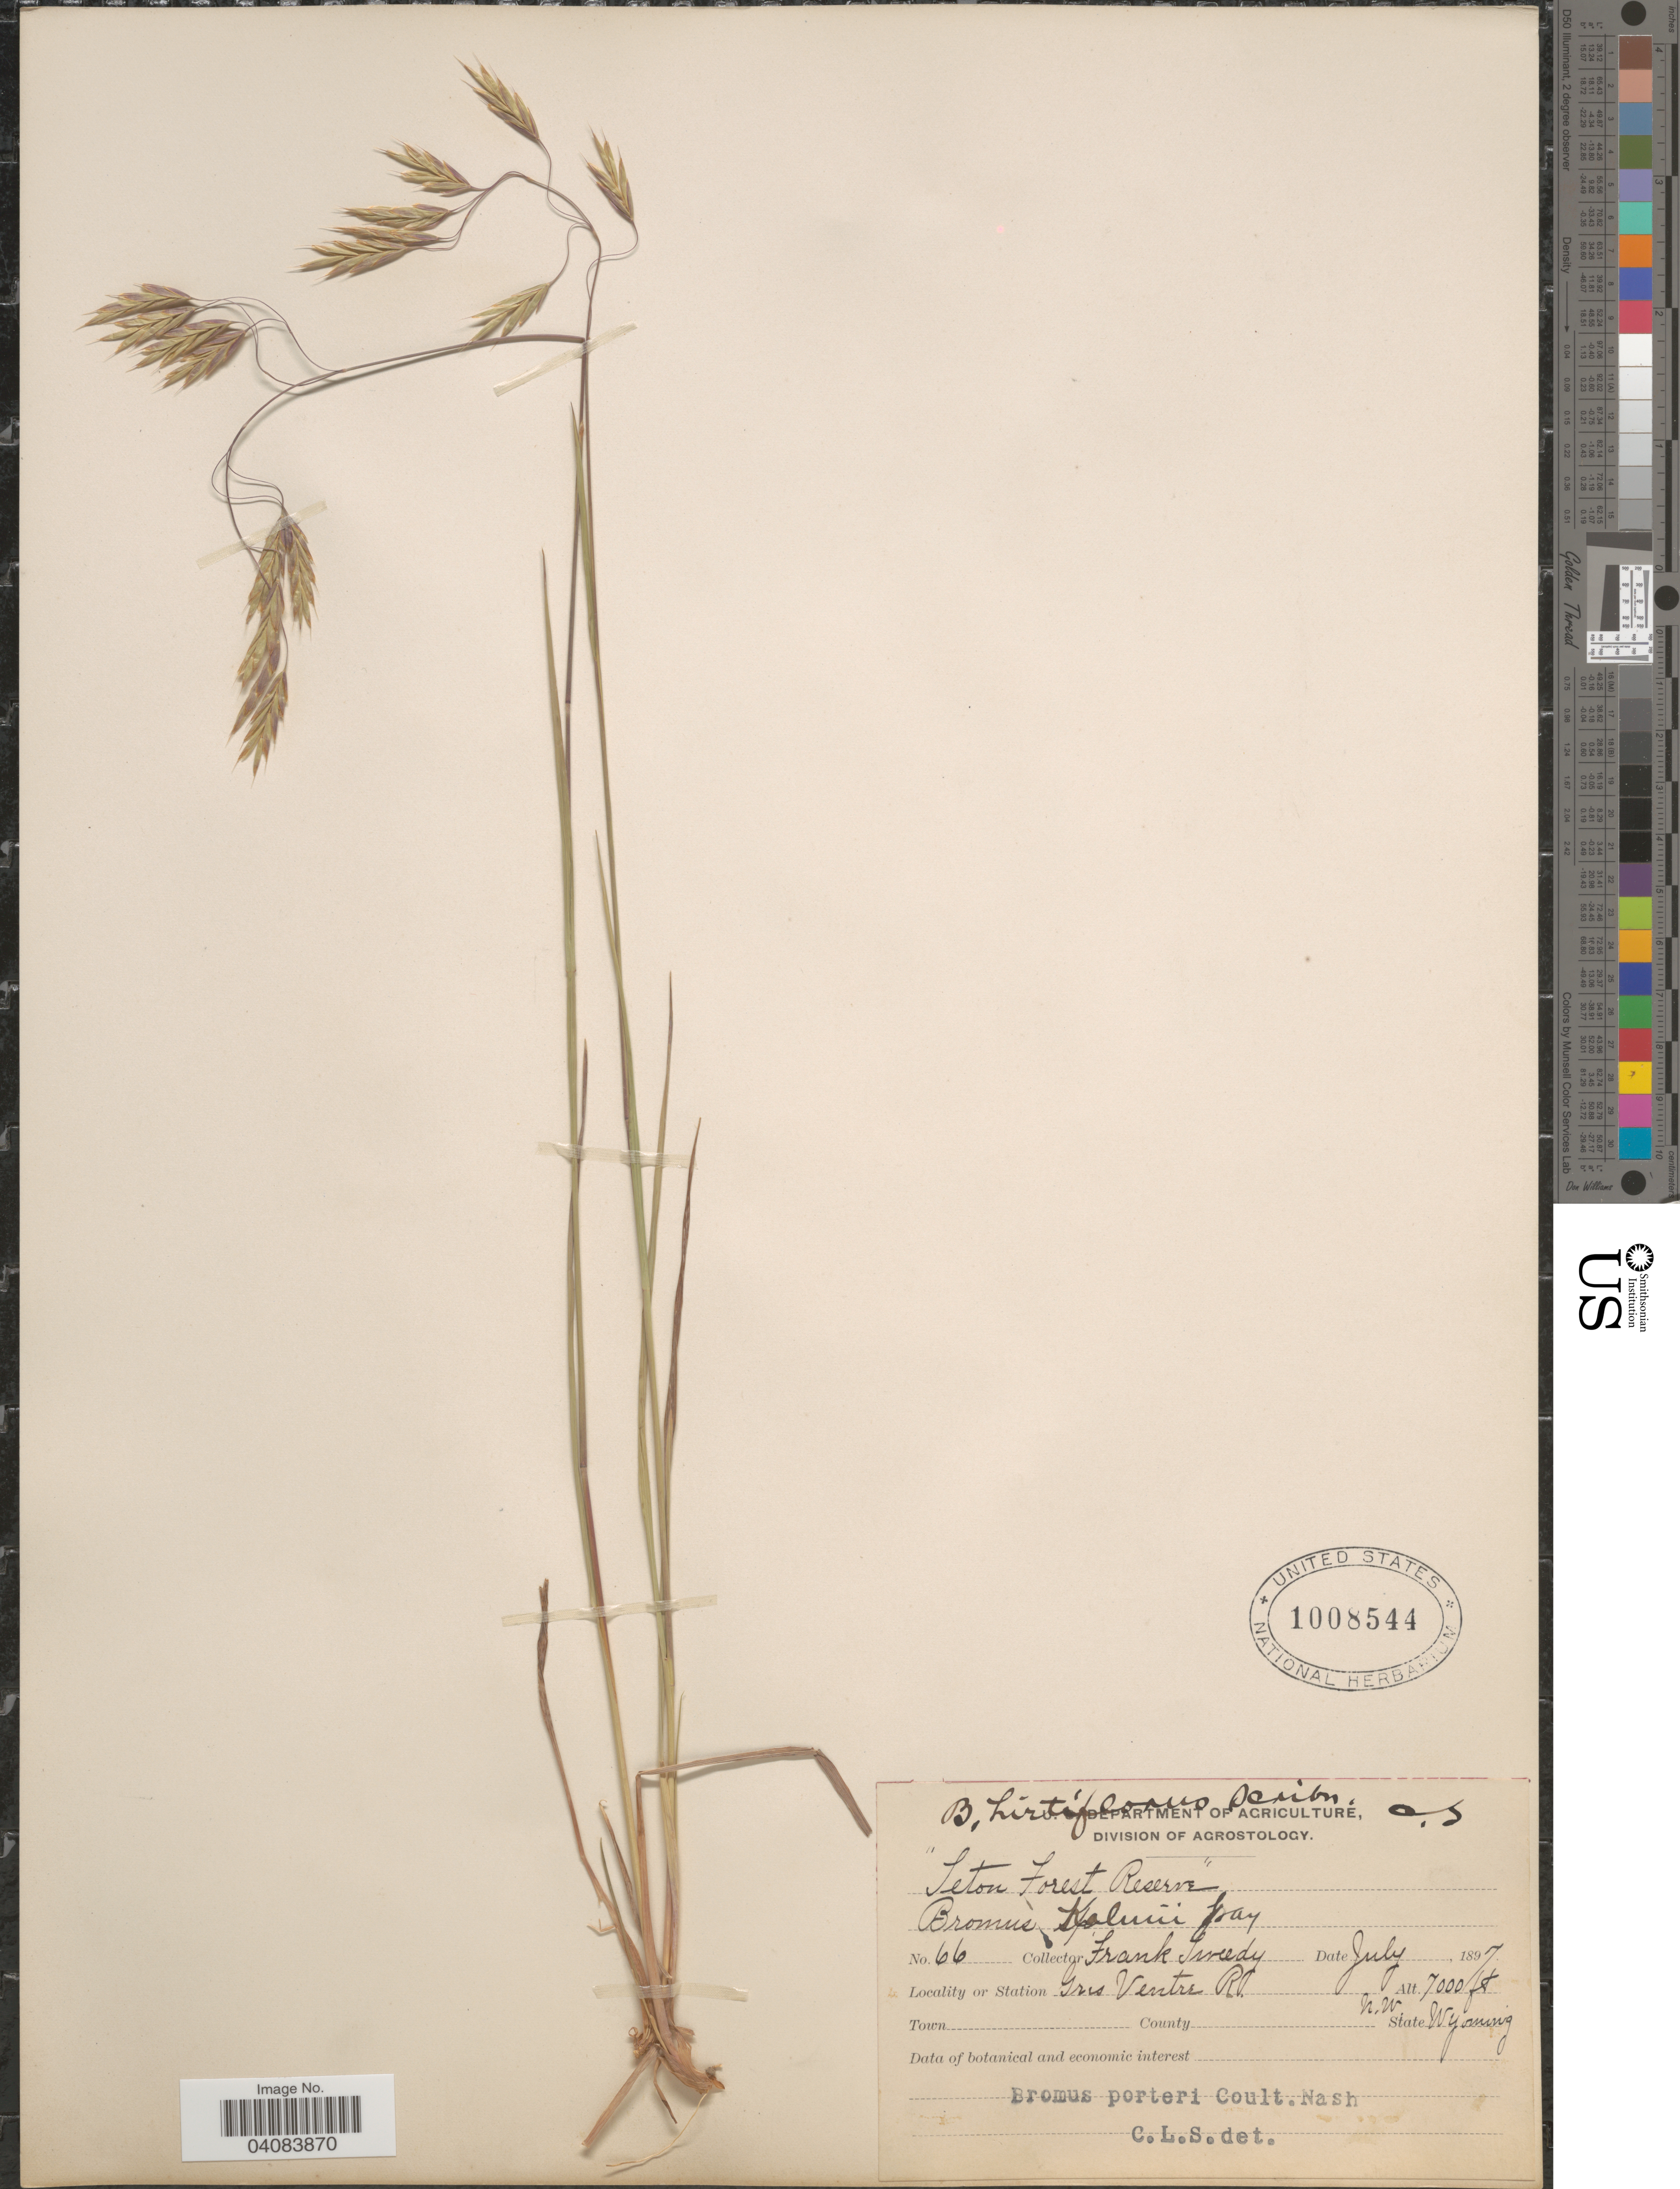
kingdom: Plantae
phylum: Tracheophyta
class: Liliopsida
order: Poales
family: Poaceae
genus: Bromus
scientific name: Bromus porteri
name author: (J.M. Coult.) Nash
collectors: F. Tweedy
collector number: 66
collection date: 1897-07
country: United States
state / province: Wyoming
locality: Teton Forest Reserve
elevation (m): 2134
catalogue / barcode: US 1008544